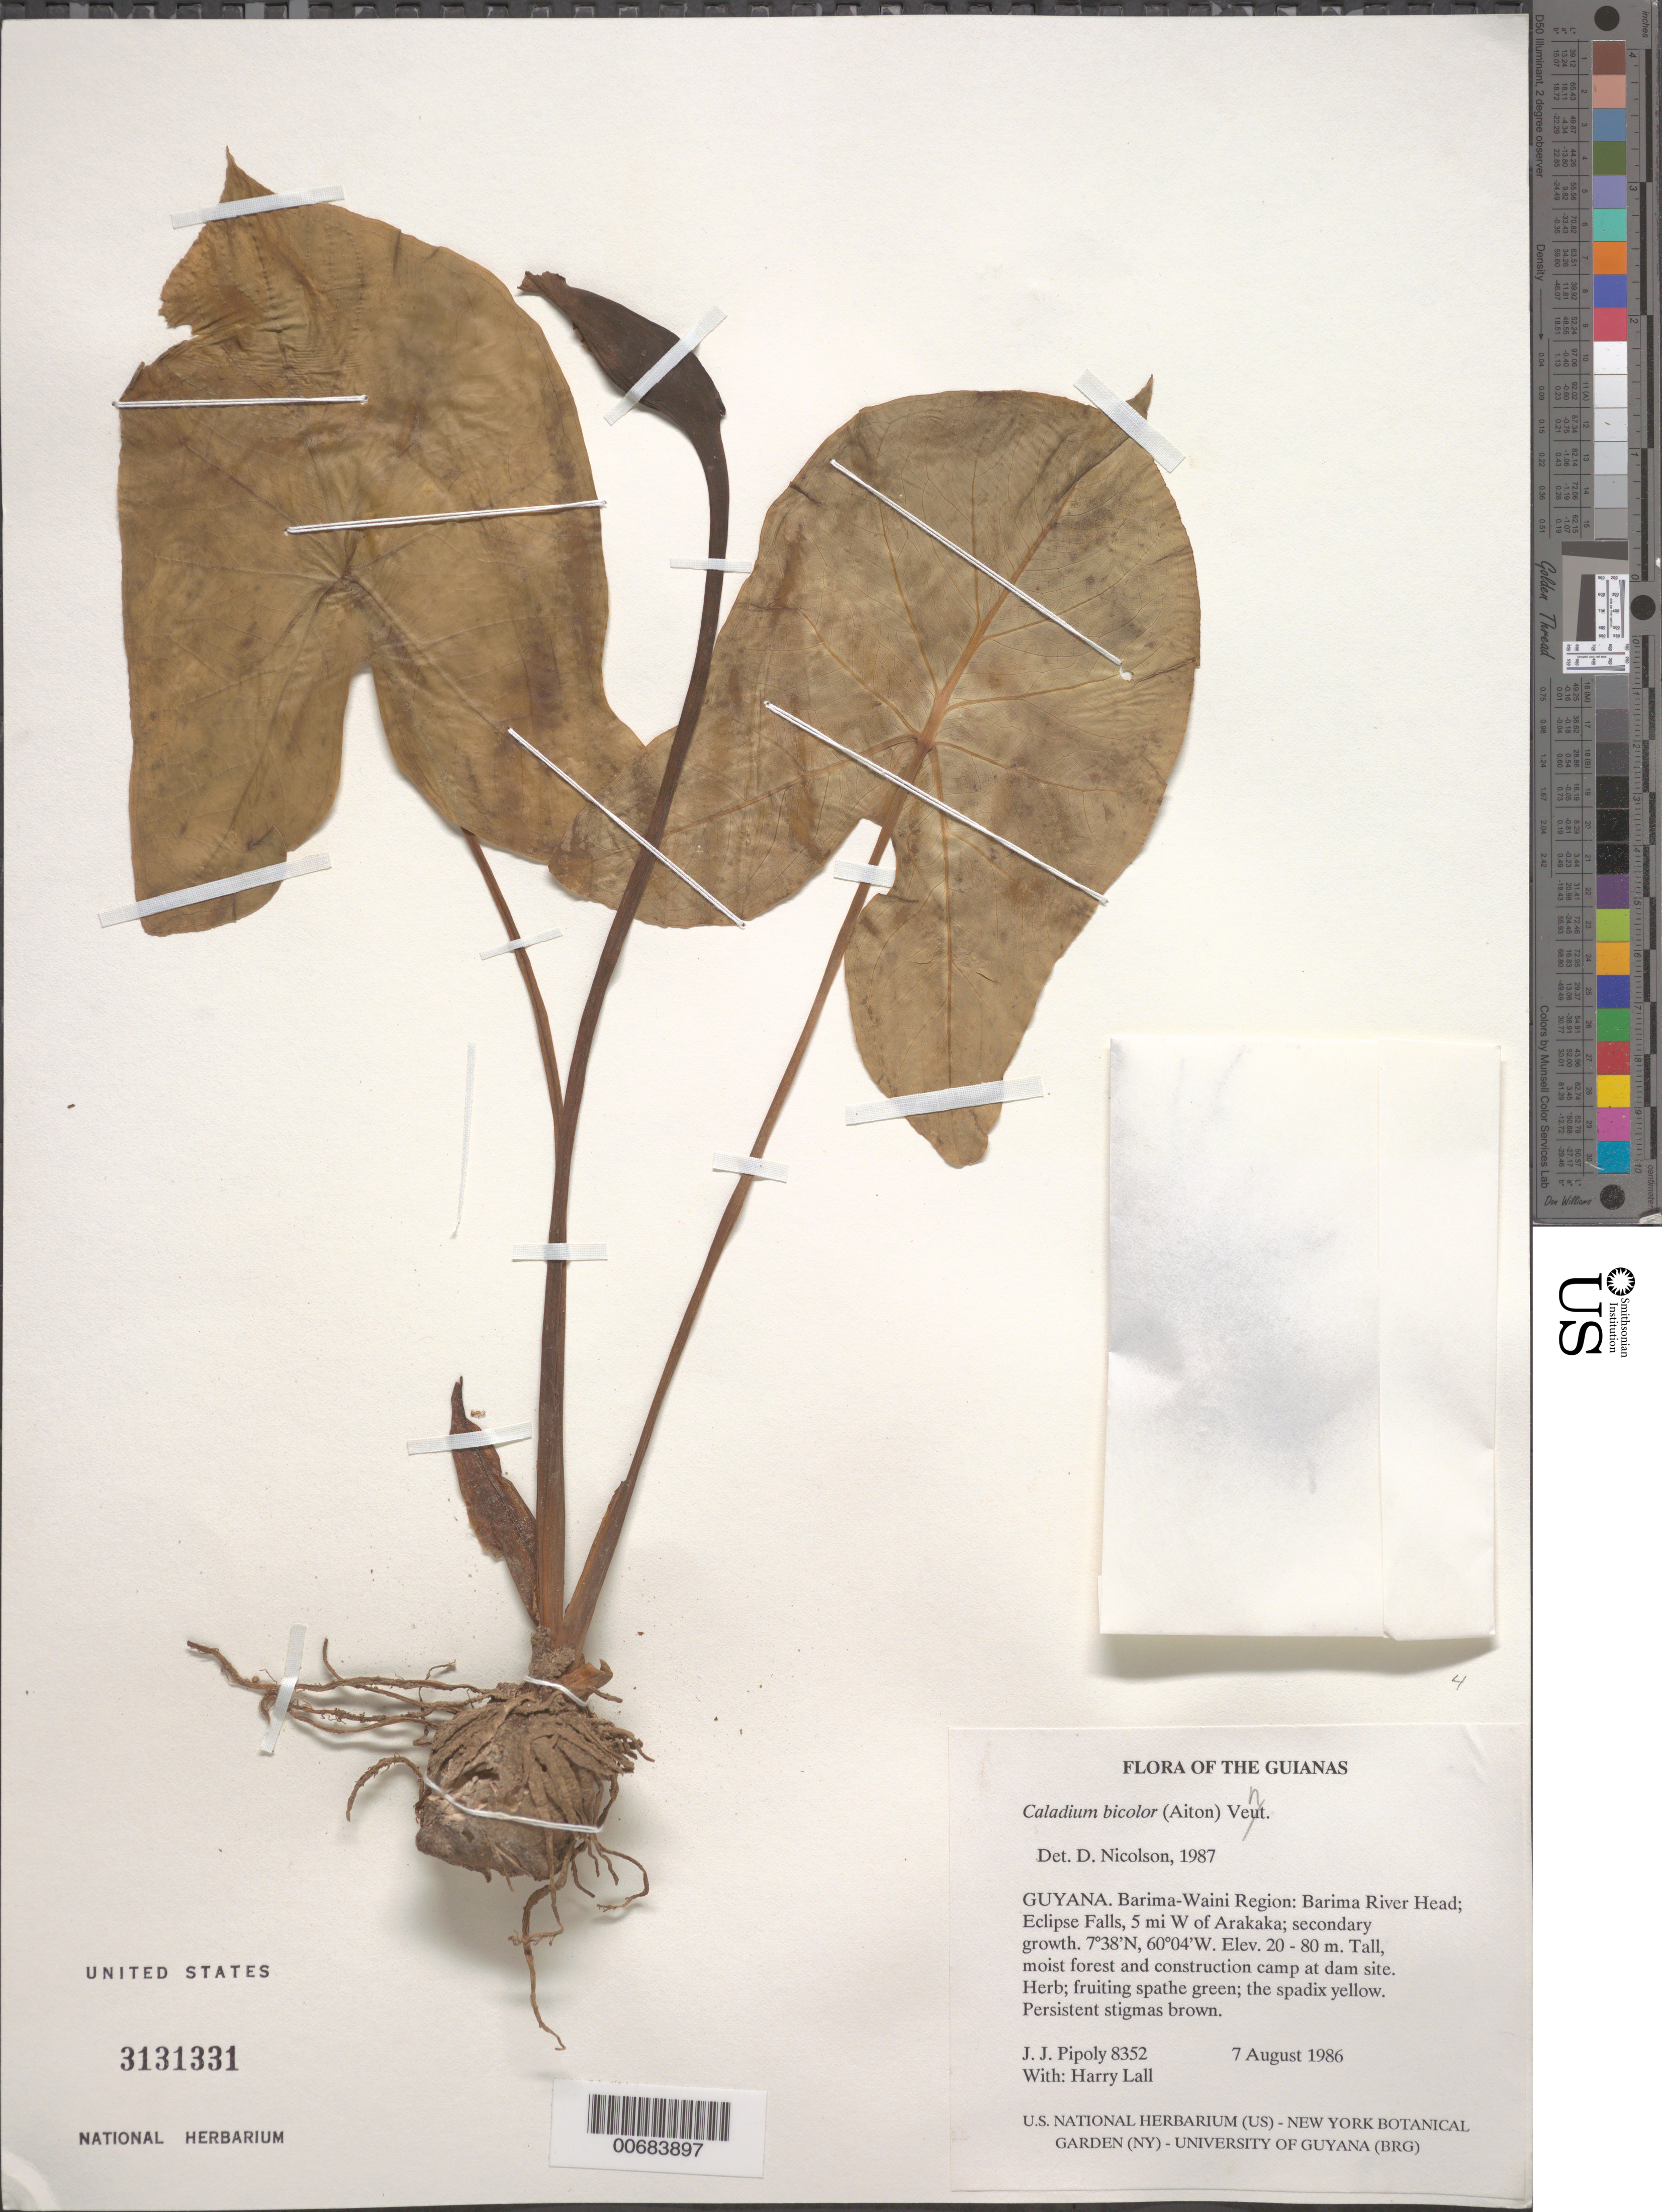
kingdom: Plantae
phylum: Tracheophyta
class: Liliopsida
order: Alismatales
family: Araceae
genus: Caladium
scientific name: Caladium bicolor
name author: (Aiton) Vent.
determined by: Nicolson, Dan H.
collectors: J. J. Pipoly & H. Lall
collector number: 8352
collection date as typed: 7 August 1986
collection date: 1986-08-07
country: Guyana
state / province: Barima-Waini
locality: Barima River head; Eclipse Falls, 5 mi W of Arakaka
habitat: Secondary growth, tall moist forest and construction camp at dam site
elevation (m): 20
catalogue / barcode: US 3131331